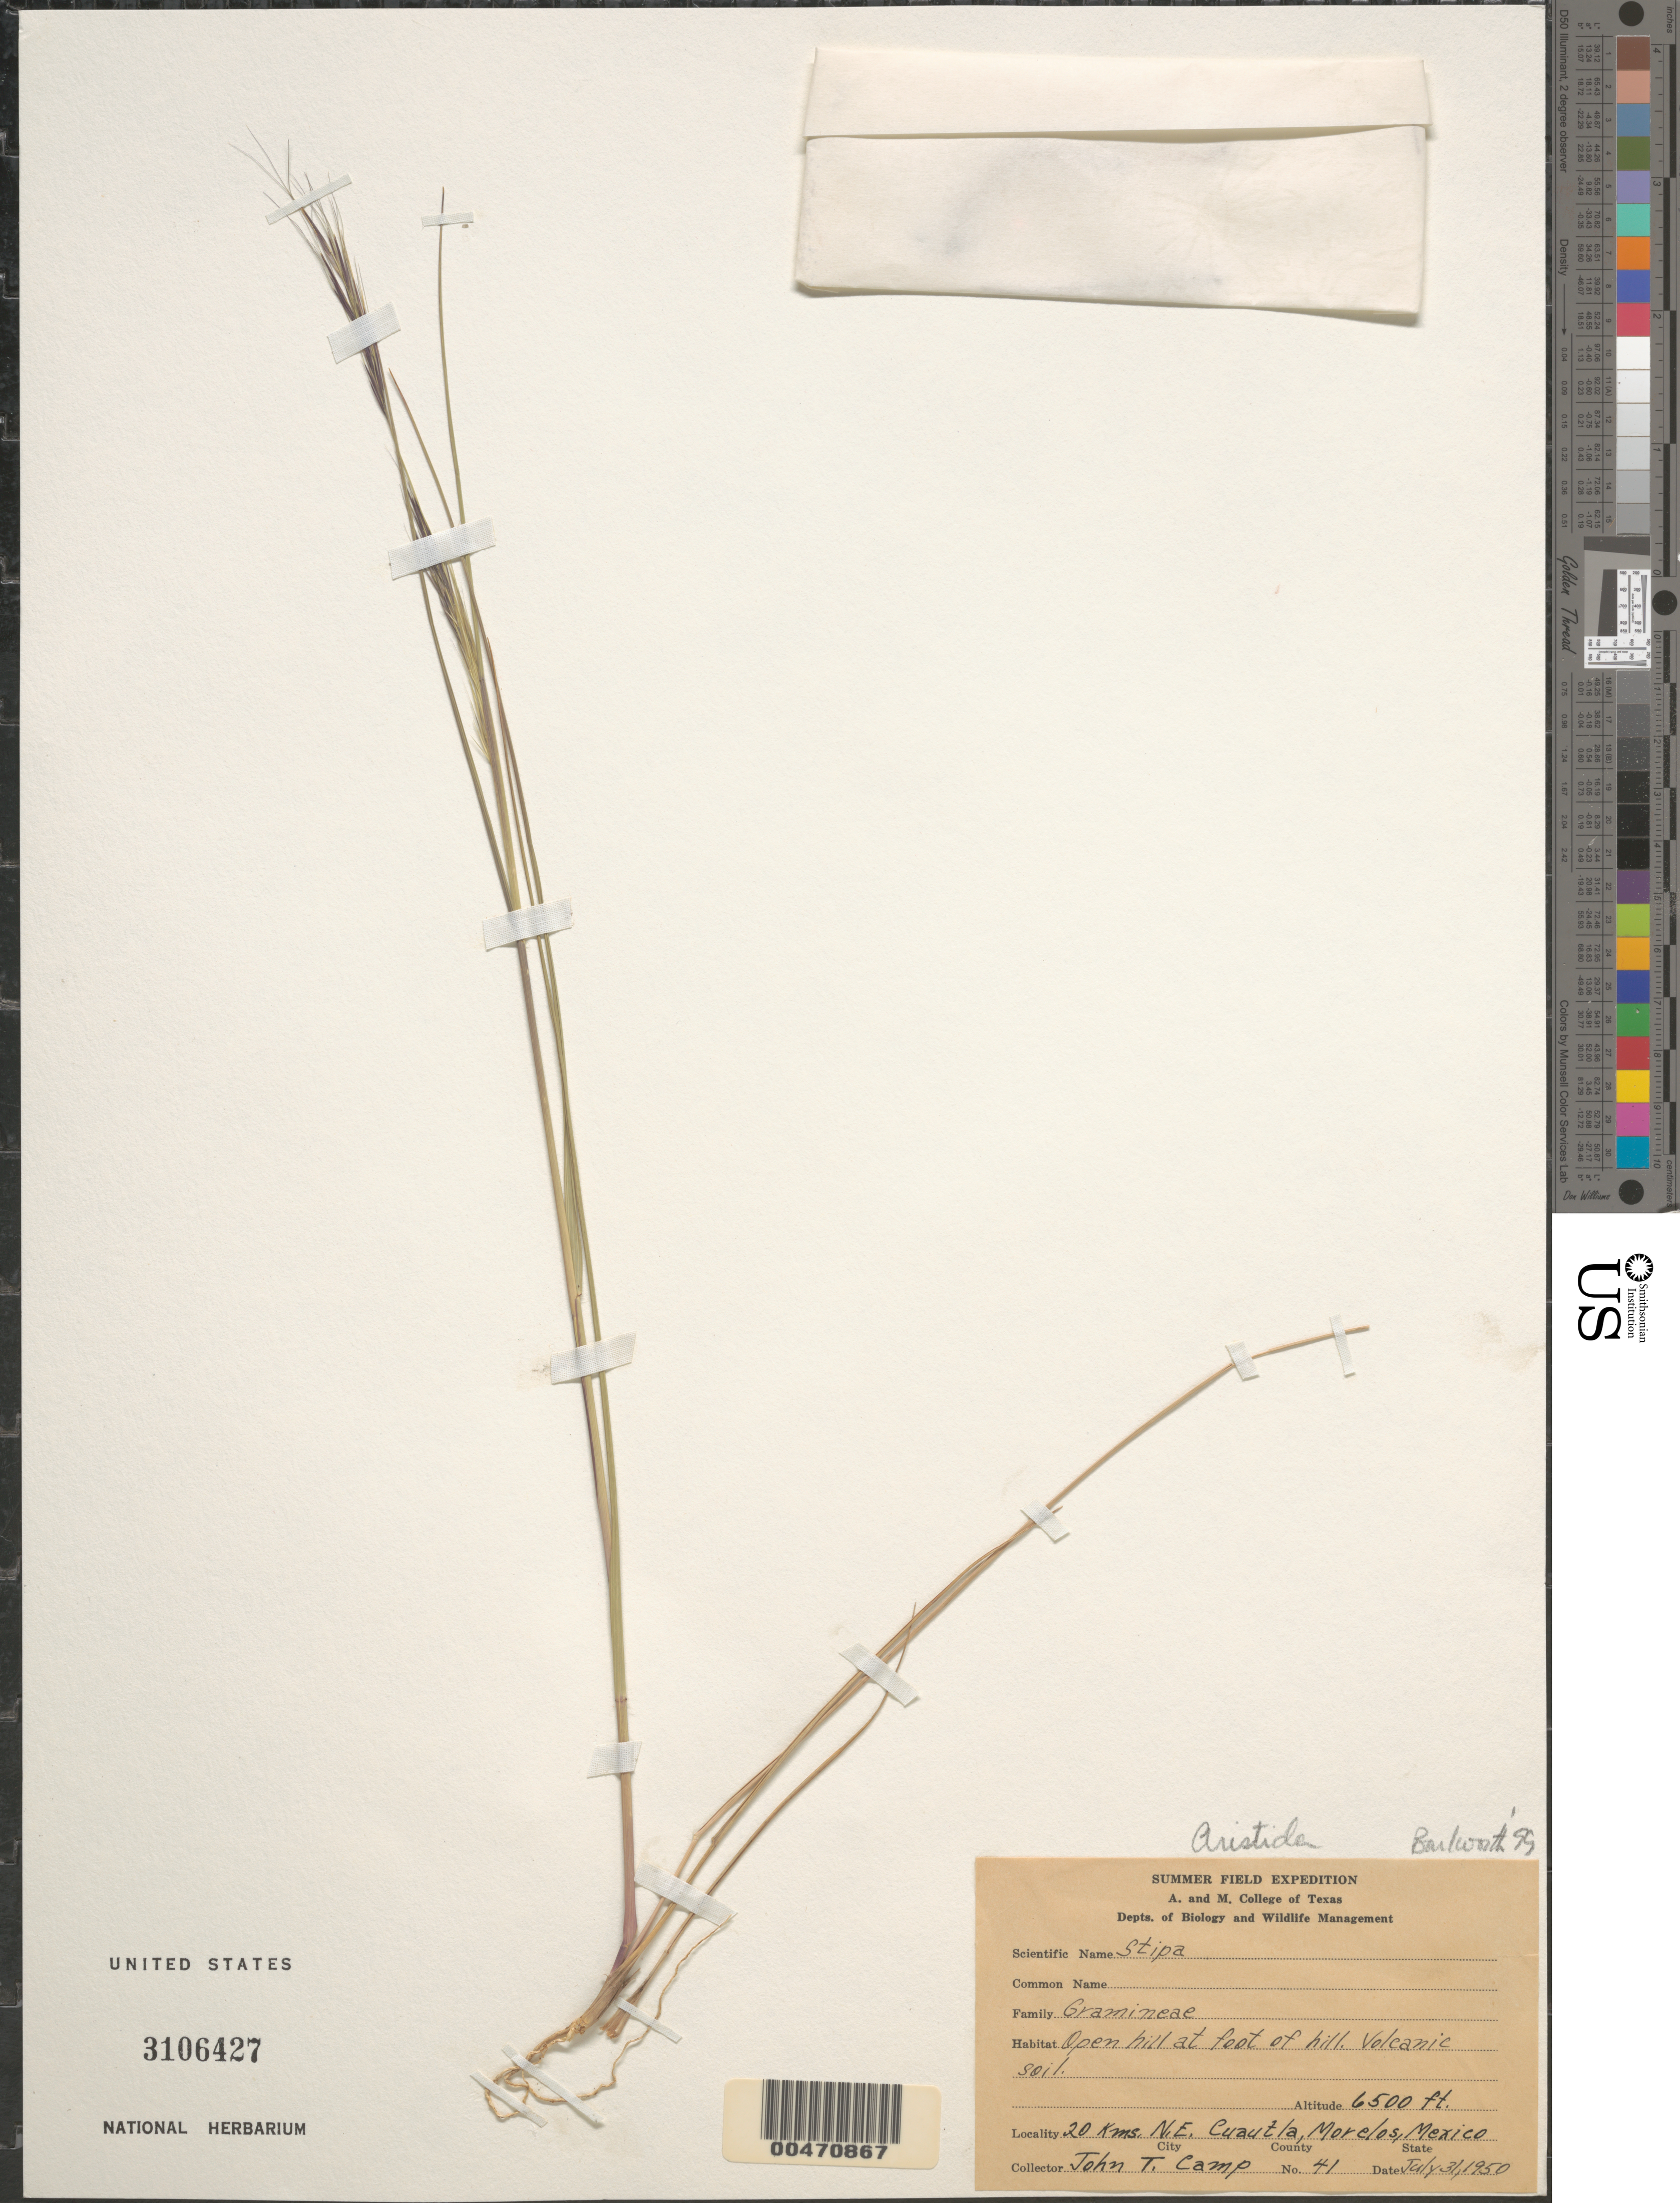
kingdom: Plantae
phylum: Tracheophyta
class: Liliopsida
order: Poales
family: Poaceae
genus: Stipa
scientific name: Stipa sp.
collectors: J. T. Camp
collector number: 41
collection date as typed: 31 Jul 1950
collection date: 1950-07-31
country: Mexico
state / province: Morelos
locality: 20 km NE of Cuautla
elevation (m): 1981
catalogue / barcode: US 3106427